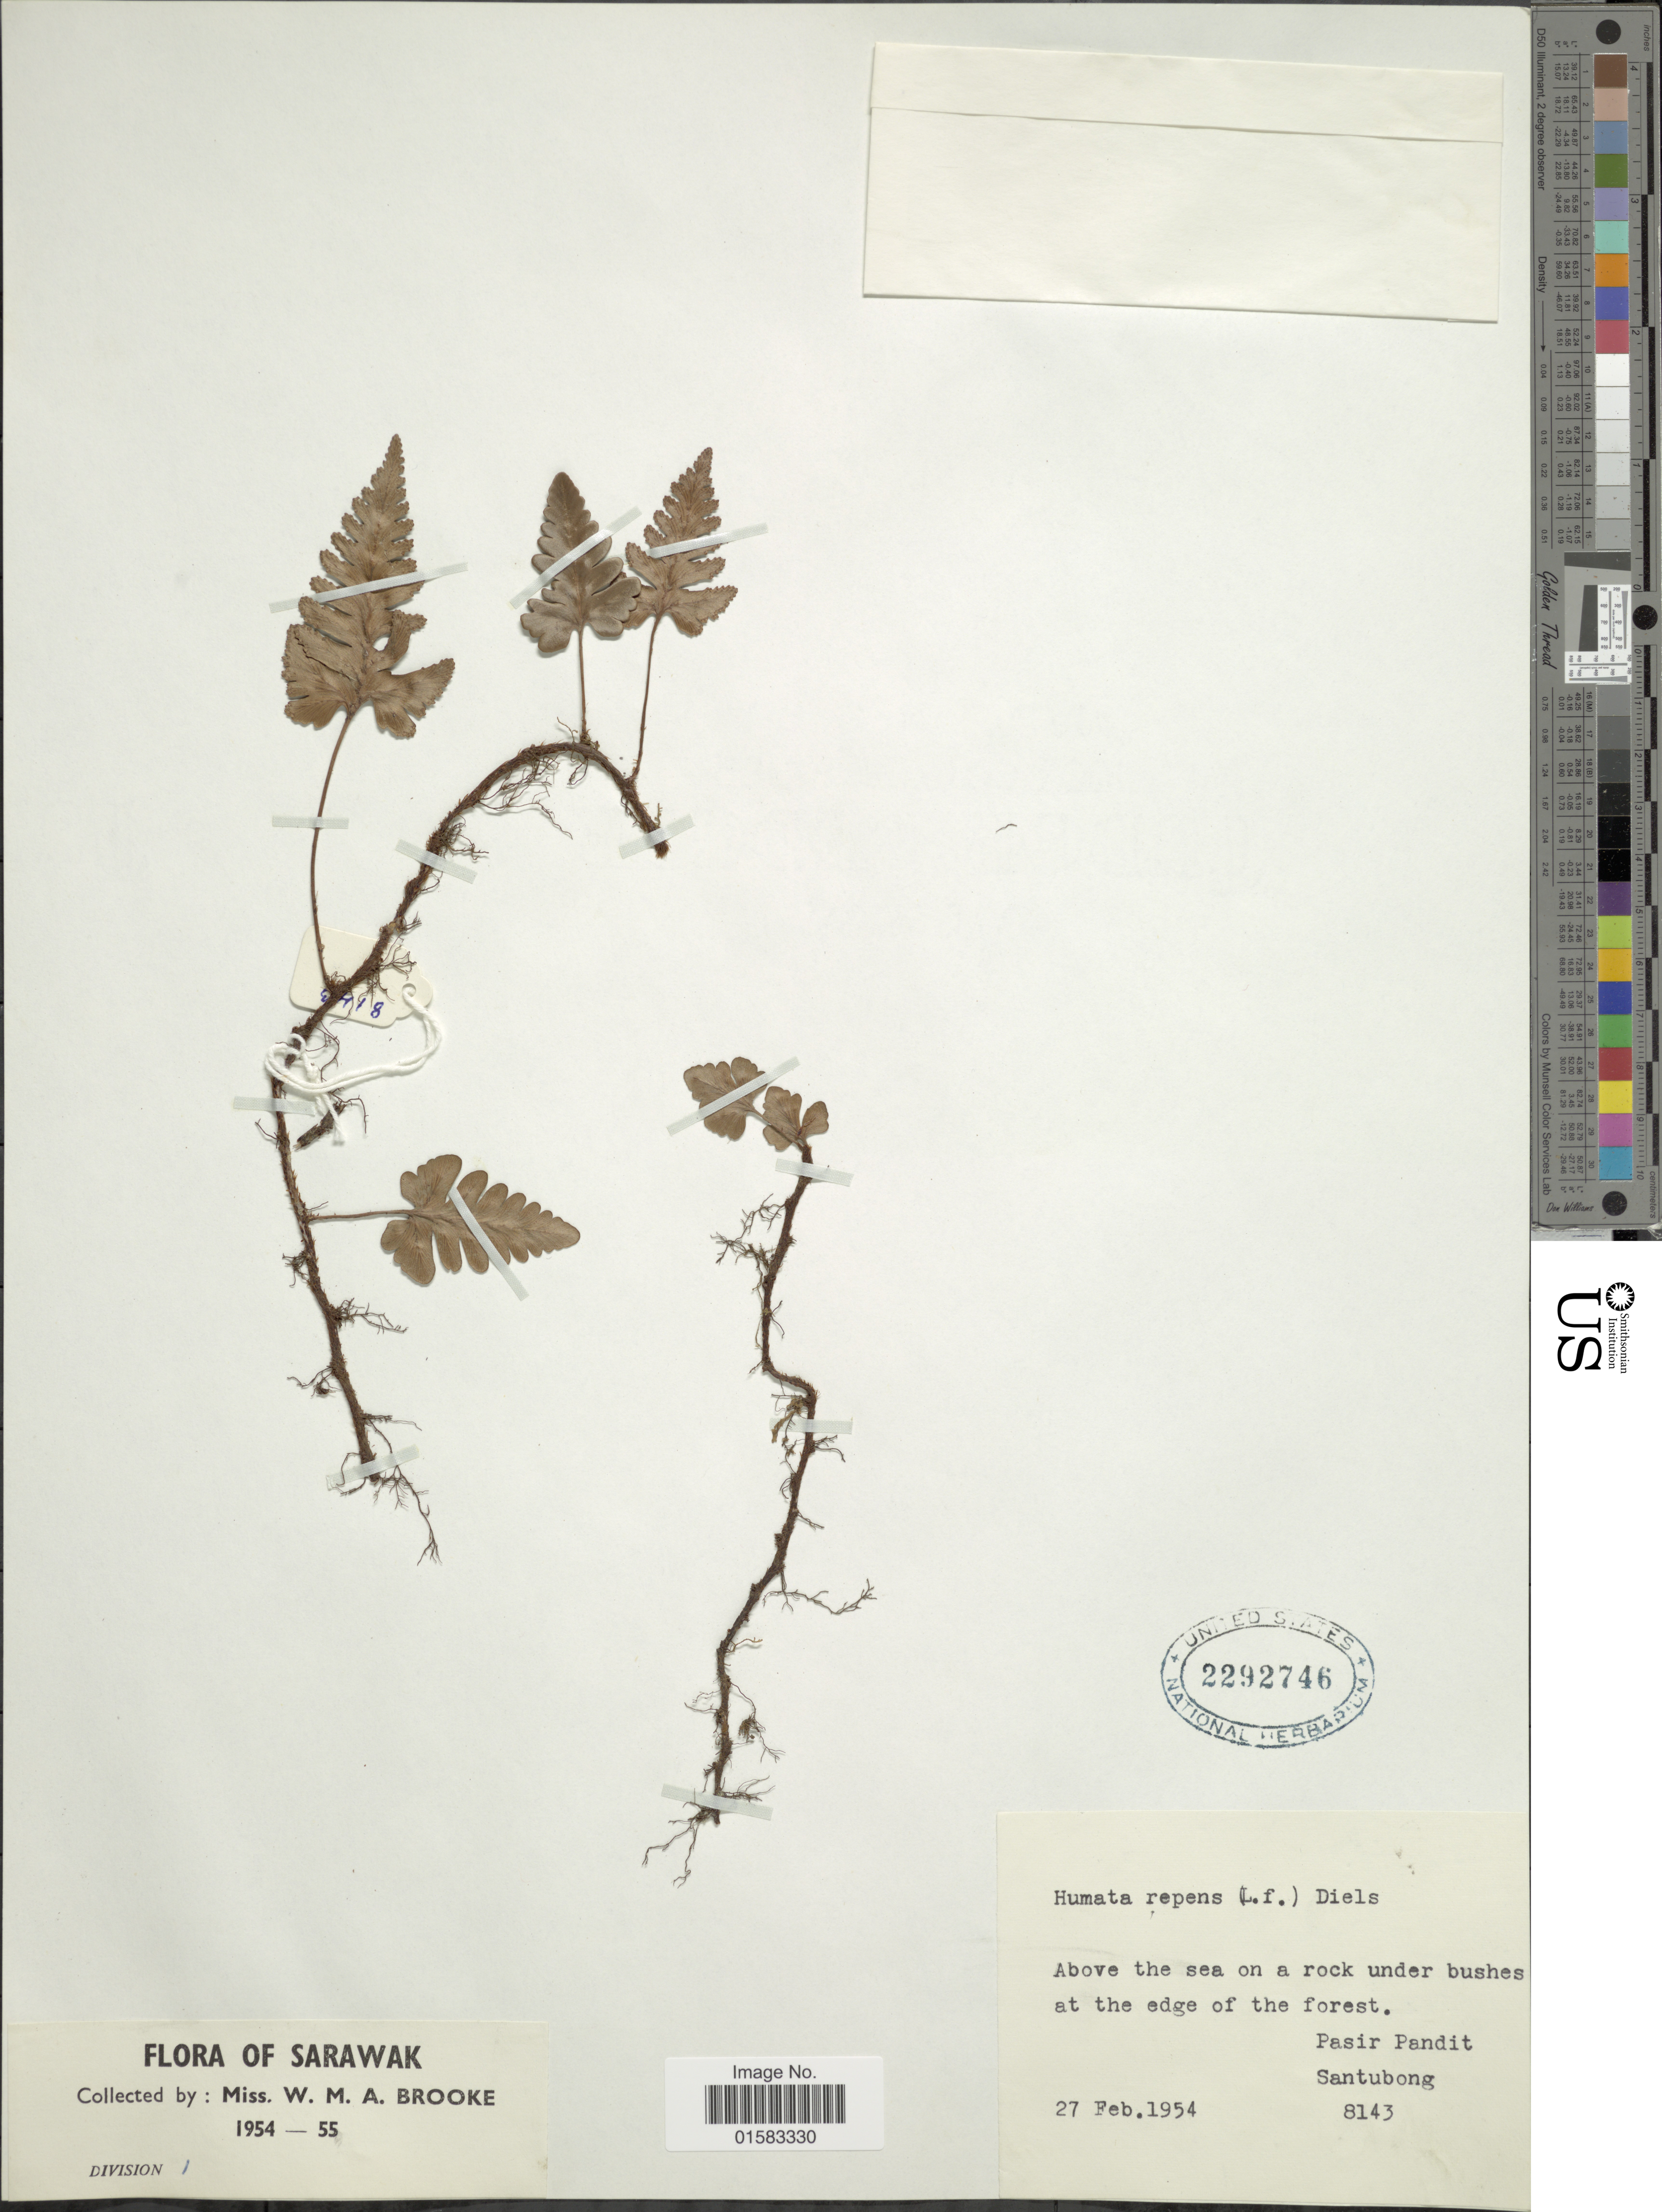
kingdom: Plantae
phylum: Tracheophyta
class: Polypodiopsida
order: Polypodiales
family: Davalliaceae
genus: Davallia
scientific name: Davallia repens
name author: (L. f.) Kuhn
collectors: W. Brooke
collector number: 8143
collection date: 1954-02-27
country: Malaysia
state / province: Sarawak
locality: Pasir Pandit, Santubong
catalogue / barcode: US 2292746